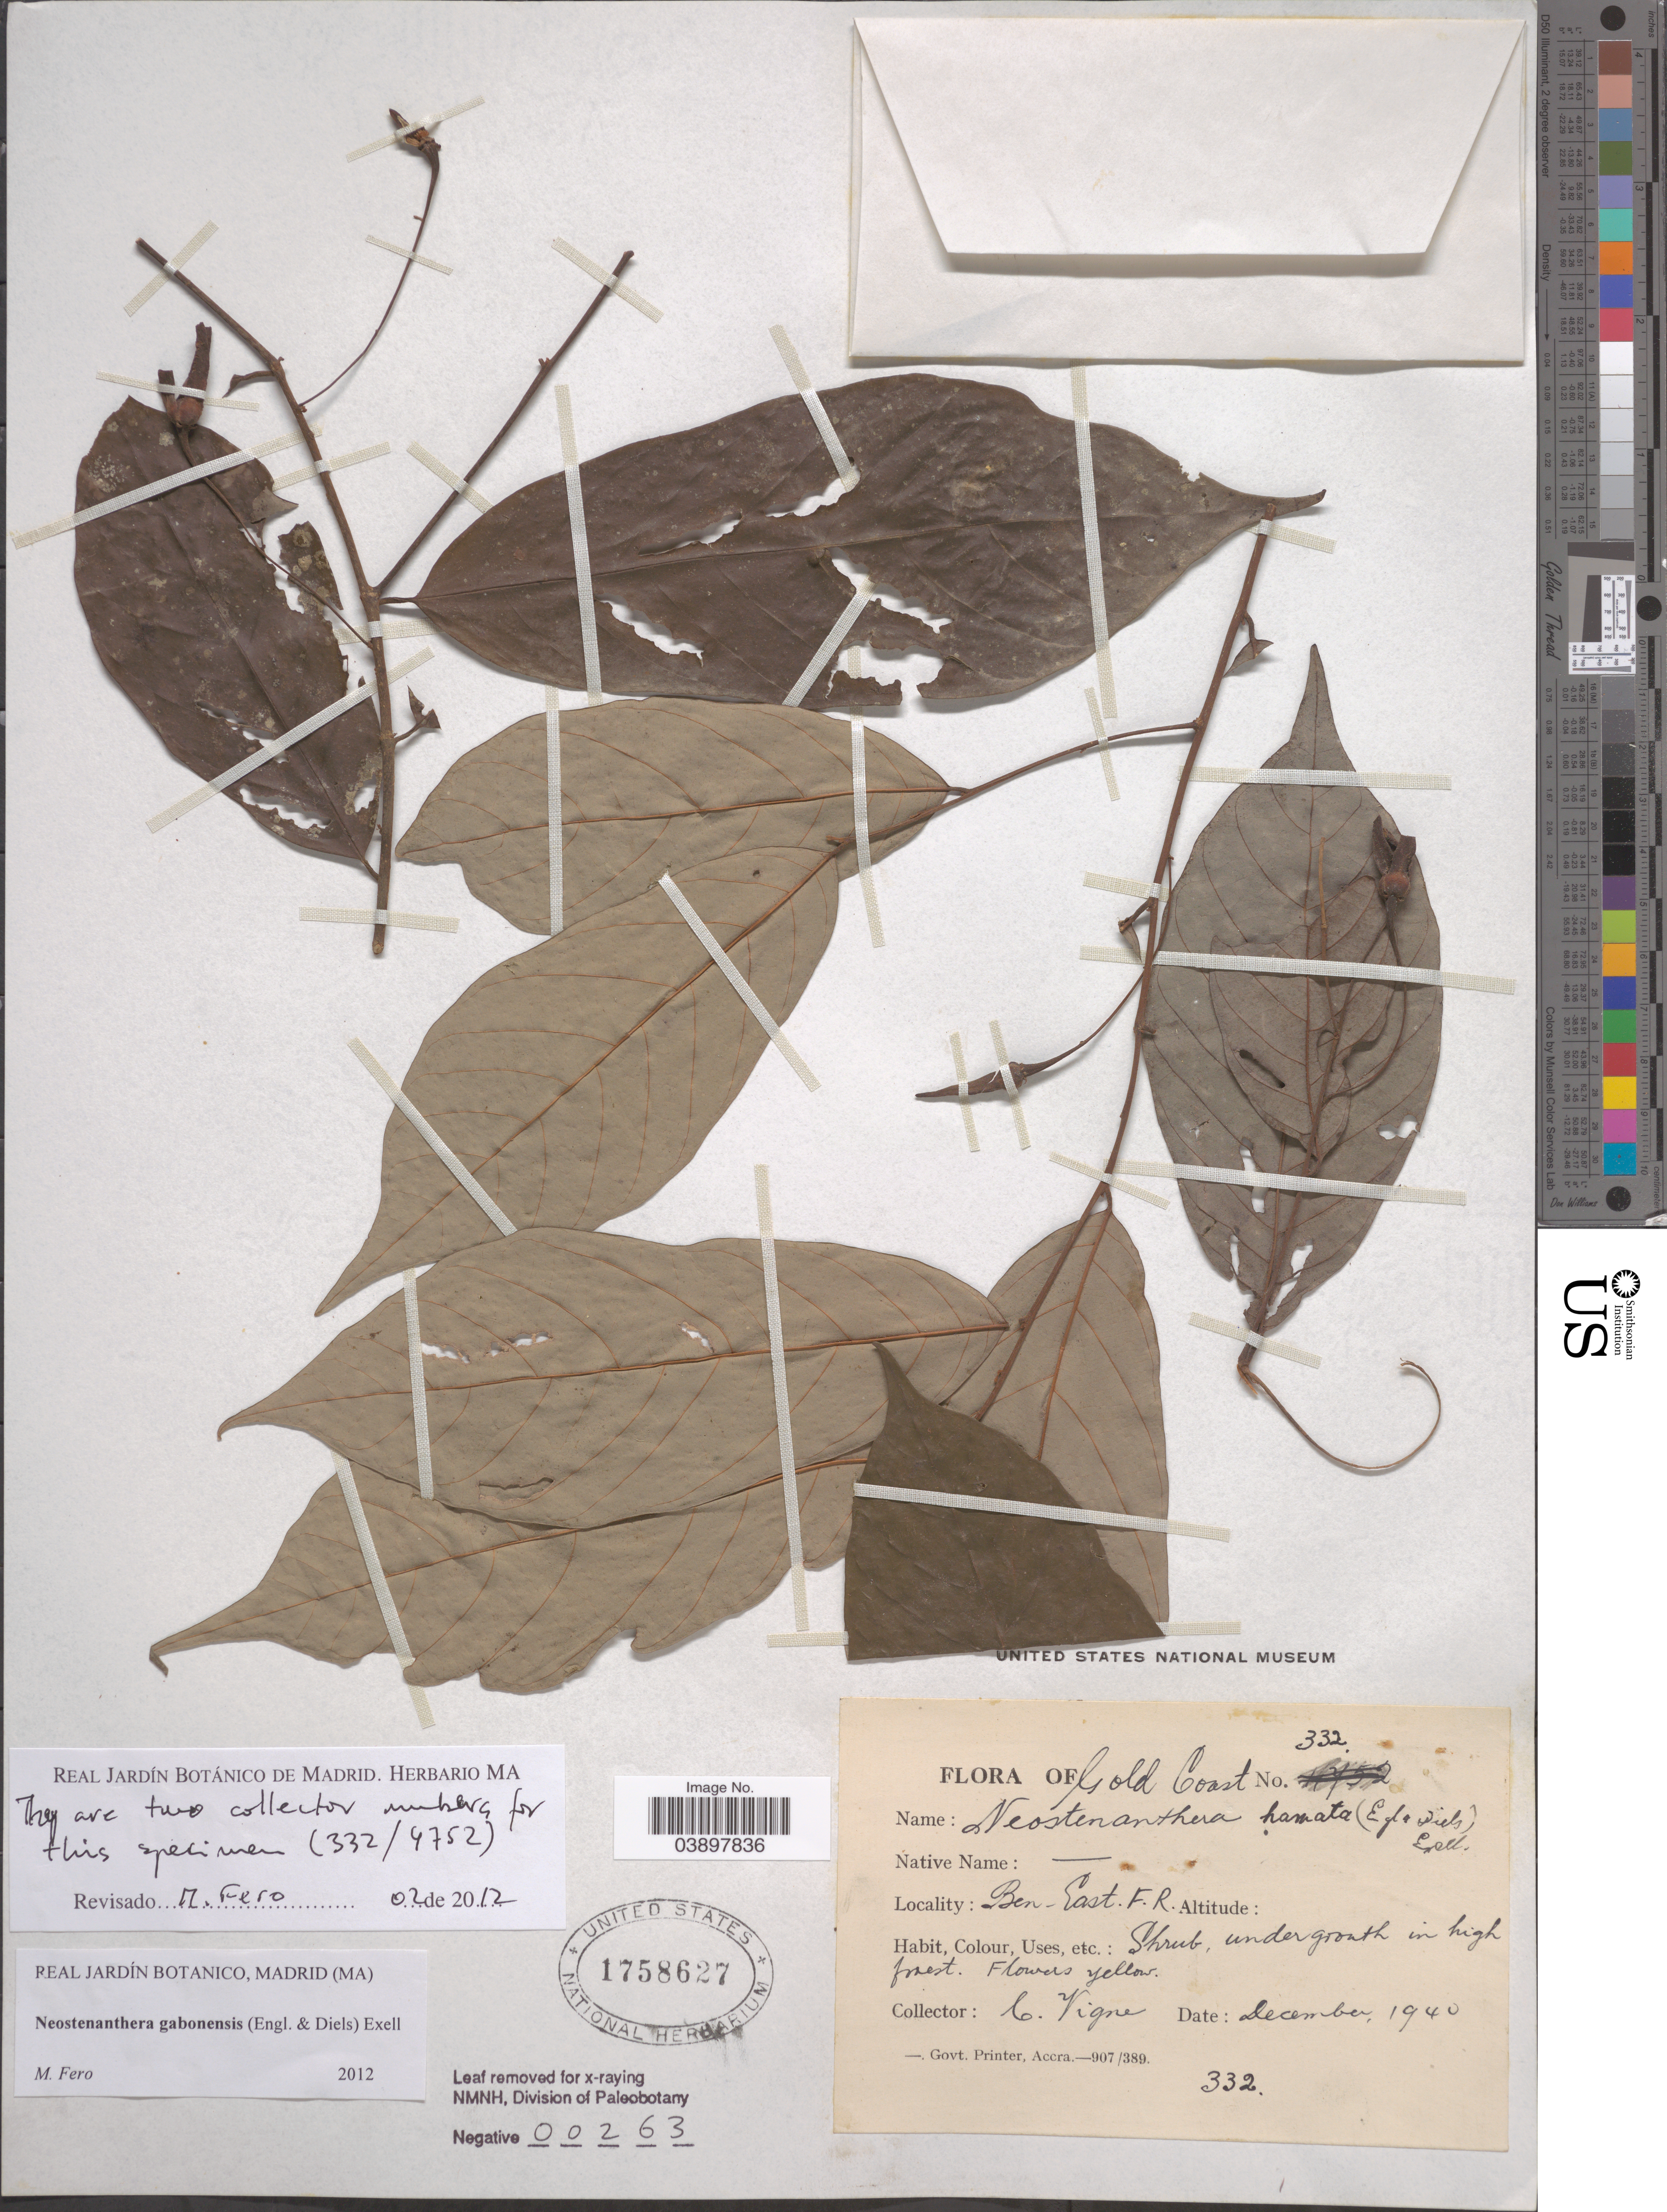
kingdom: Plantae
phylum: Tracheophyta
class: Magnoliopsida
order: Magnoliales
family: Annonaceae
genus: Neostenanthera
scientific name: Neostenanthera gabonensis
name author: (Engl. & Diels) Exell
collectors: C. Vigne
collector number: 332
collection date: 1940-12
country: Ghana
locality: Gold Coast. Ben-East F.R.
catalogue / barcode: US 1758627